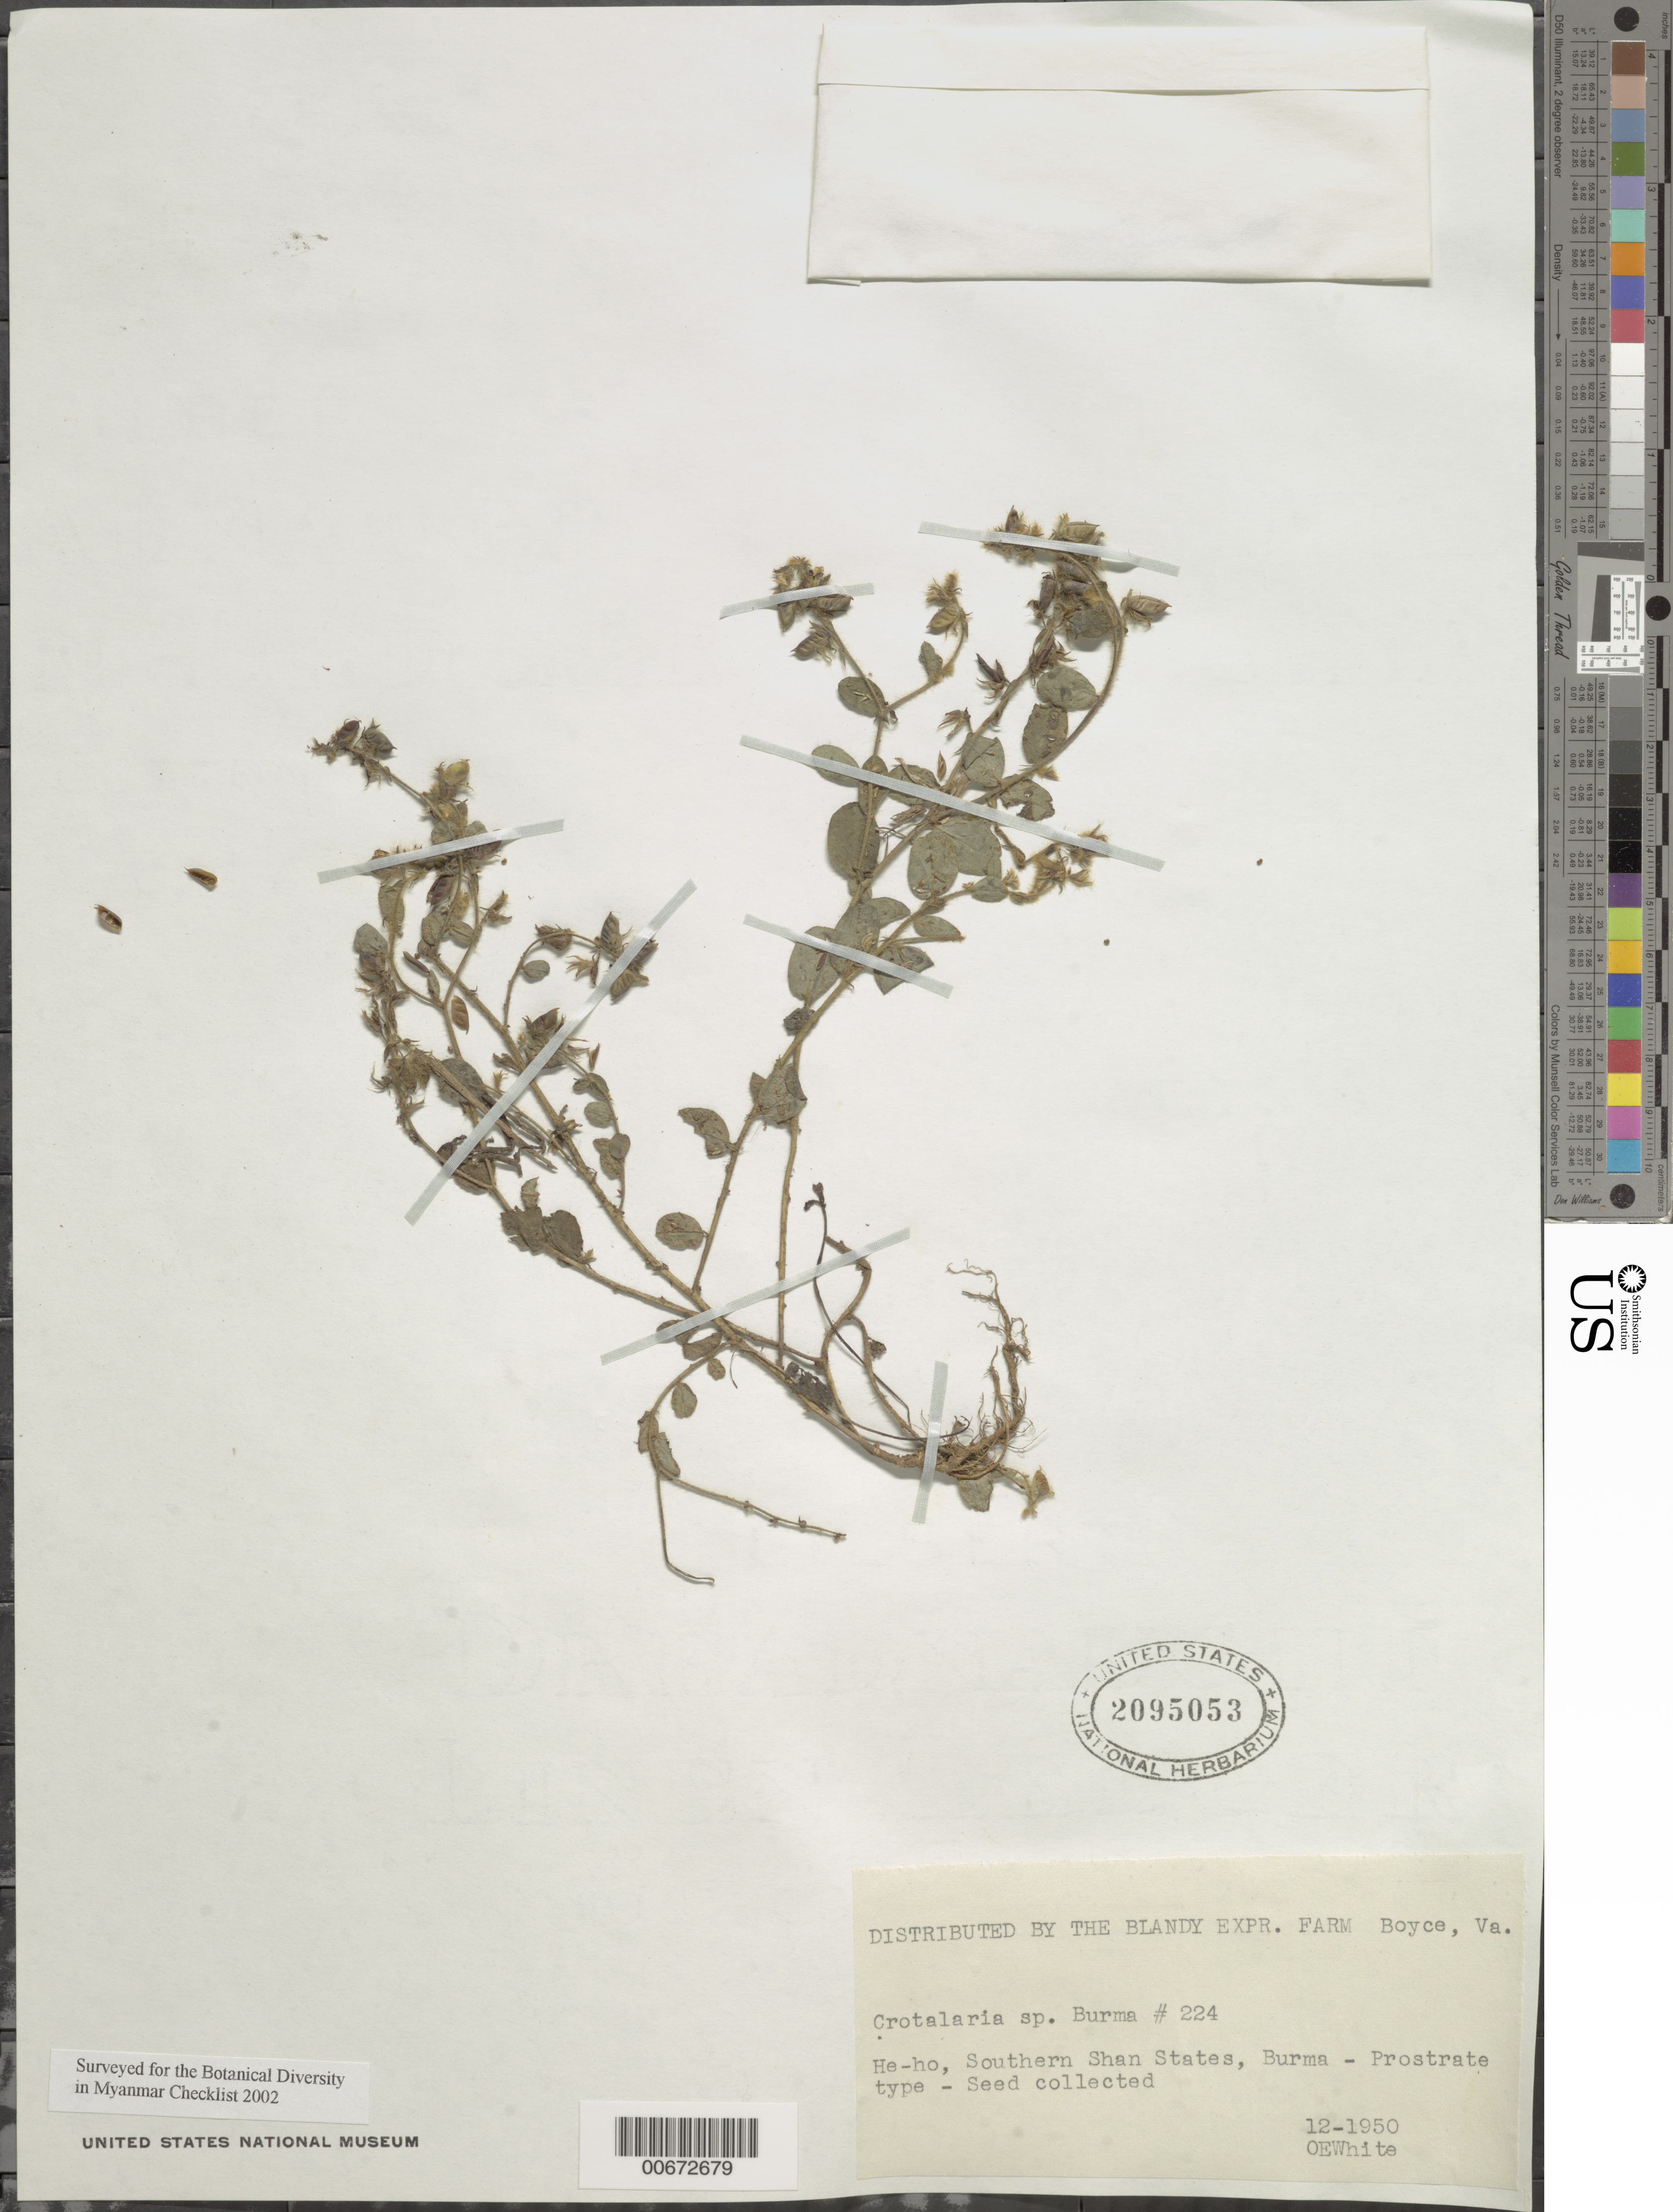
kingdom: Plantae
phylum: Tracheophyta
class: Magnoliopsida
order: Fabales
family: Fabaceae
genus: Crotalaria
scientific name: Crotalaria sp.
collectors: O. E. White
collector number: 224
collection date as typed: Dec 1950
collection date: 1950-12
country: Myanmar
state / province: Shan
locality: He-ho.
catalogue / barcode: US 2095053